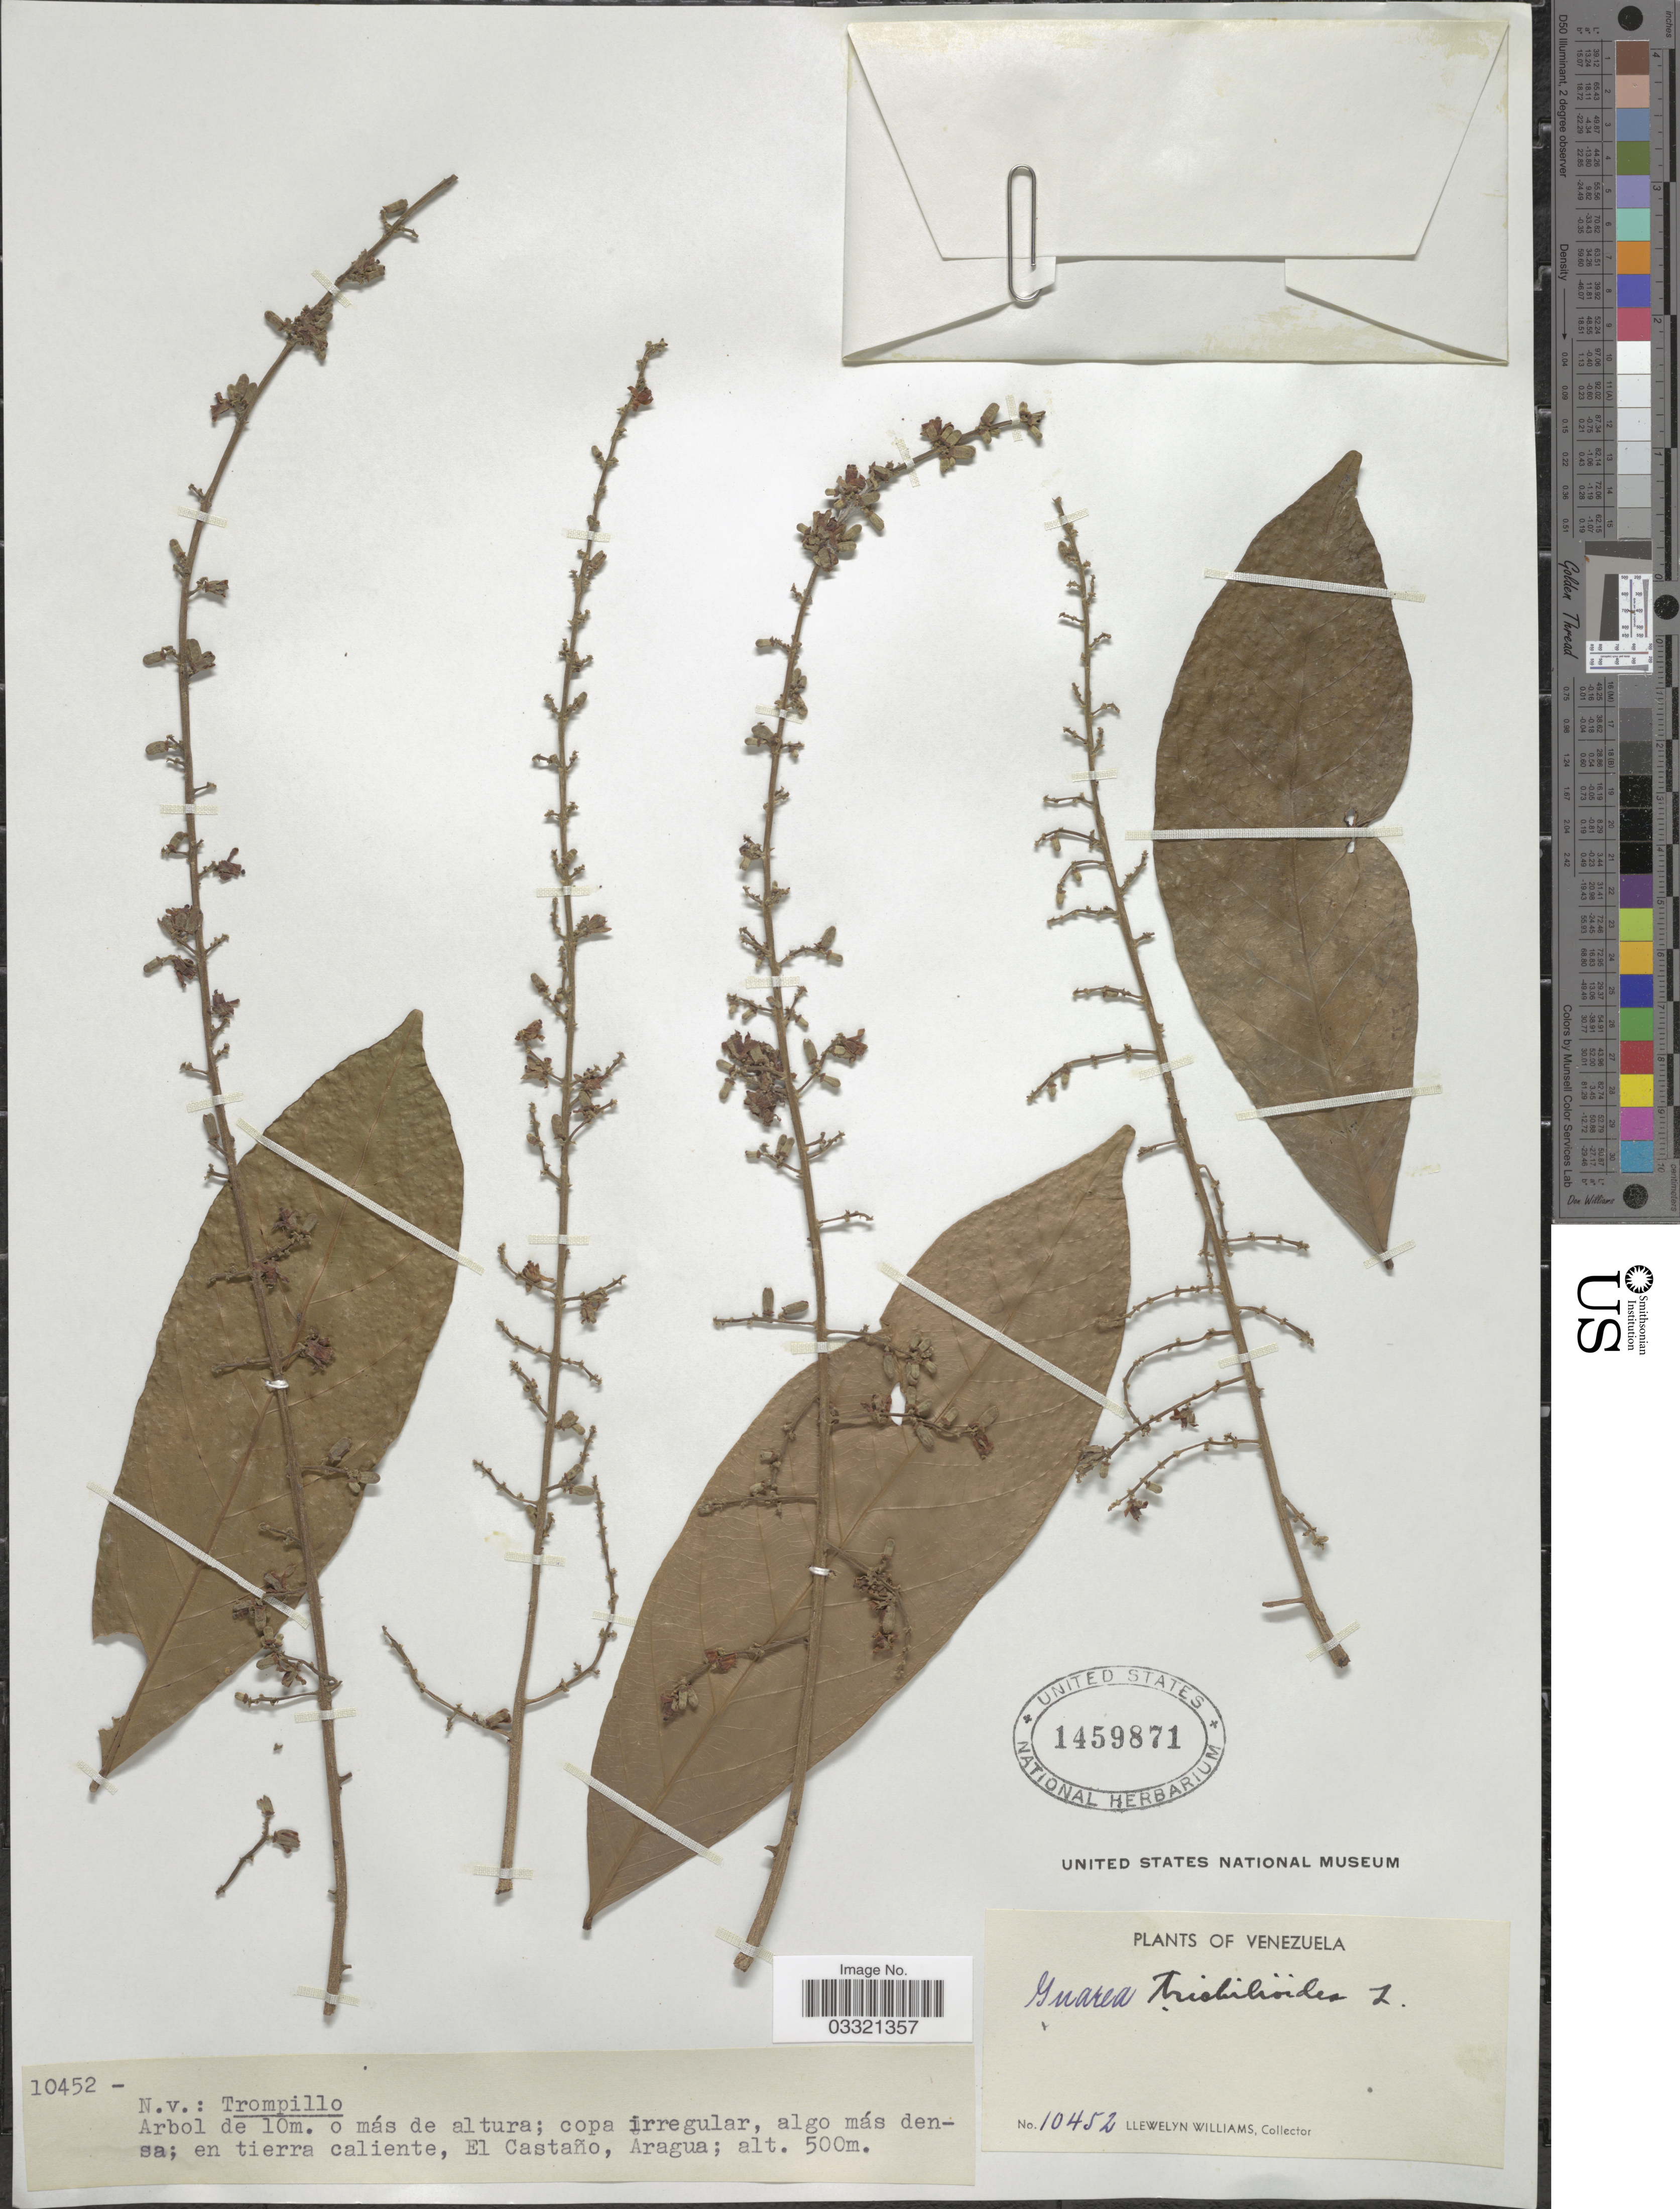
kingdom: Plantae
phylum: Tracheophyta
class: Magnoliopsida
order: Sapindales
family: Meliaceae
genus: Guarea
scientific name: Guarea guidonia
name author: (L.) Sleumer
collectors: Ll. Williams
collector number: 10452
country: Venezuela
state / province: Aragua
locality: En tierra caliente, El Castaño.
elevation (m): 500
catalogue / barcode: US 1459871